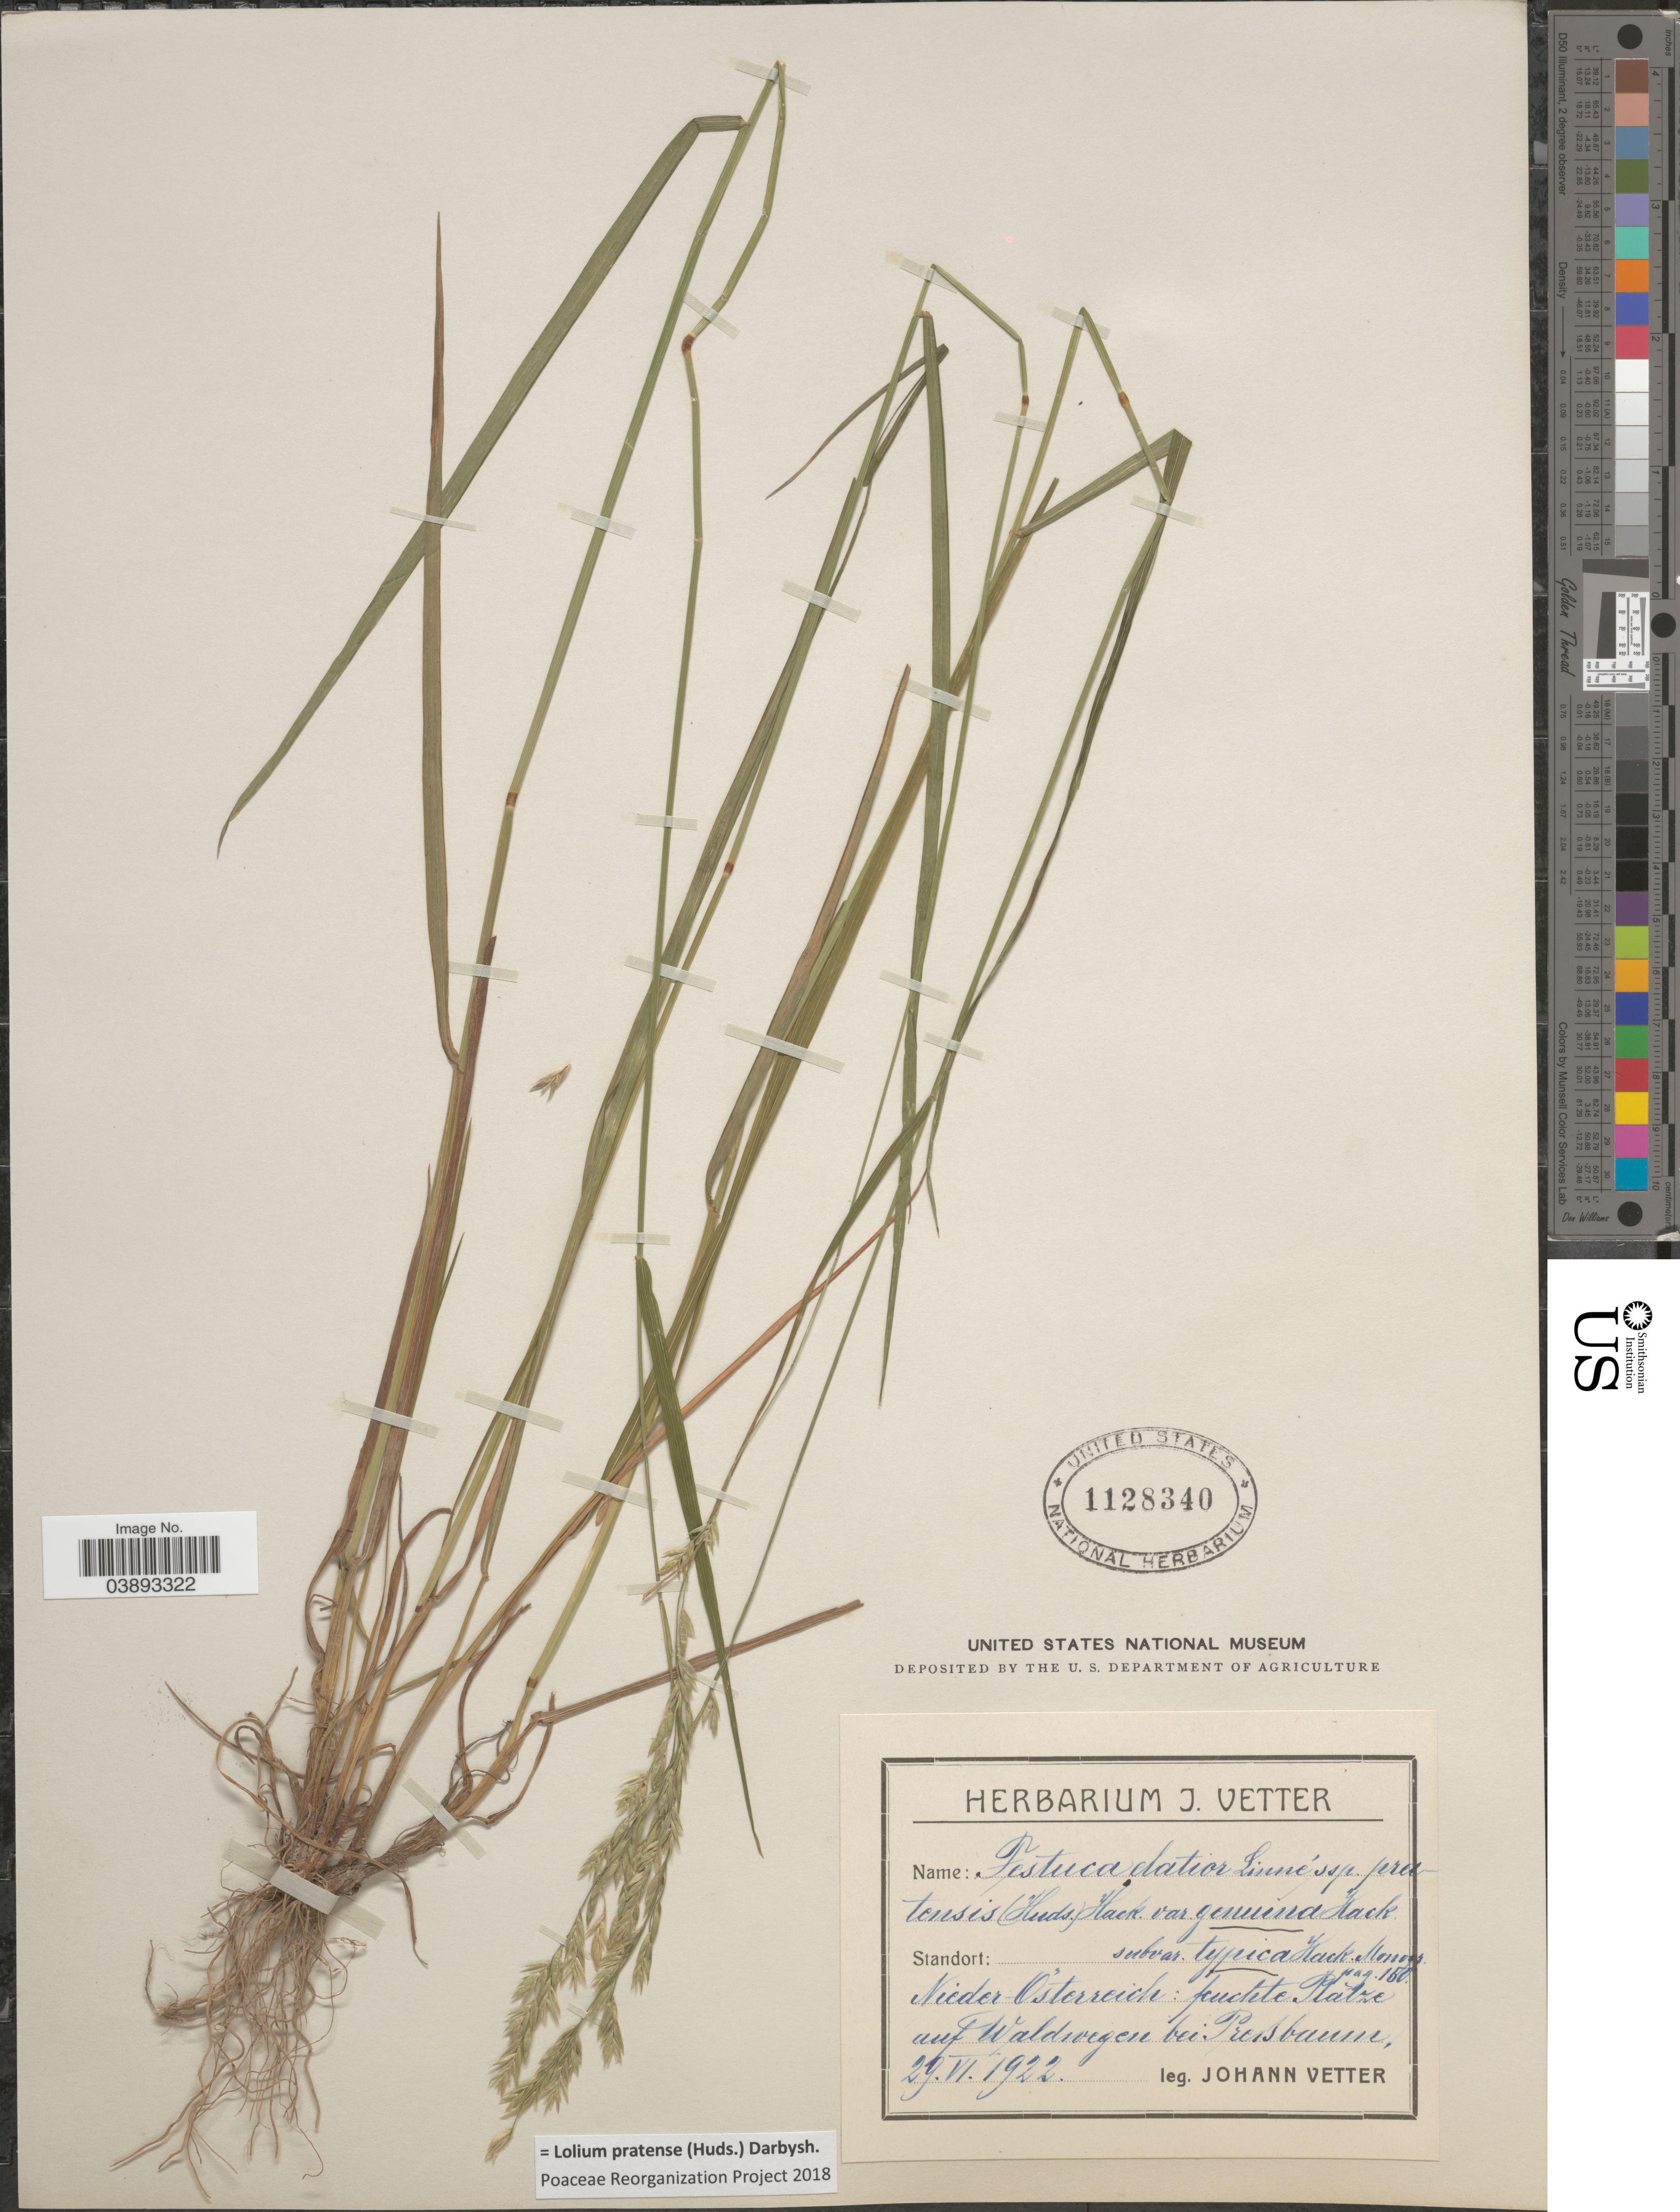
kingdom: Plantae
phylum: Tracheophyta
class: Liliopsida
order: Poales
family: Poaceae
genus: Lolium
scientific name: Lolium pratense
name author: (Huds.) Darbysh.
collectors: J. Vetter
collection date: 1922-06-29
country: Austria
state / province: Niederosterreich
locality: Hatze auf Waldwegen bei Pressbaum.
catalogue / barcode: US 1128340